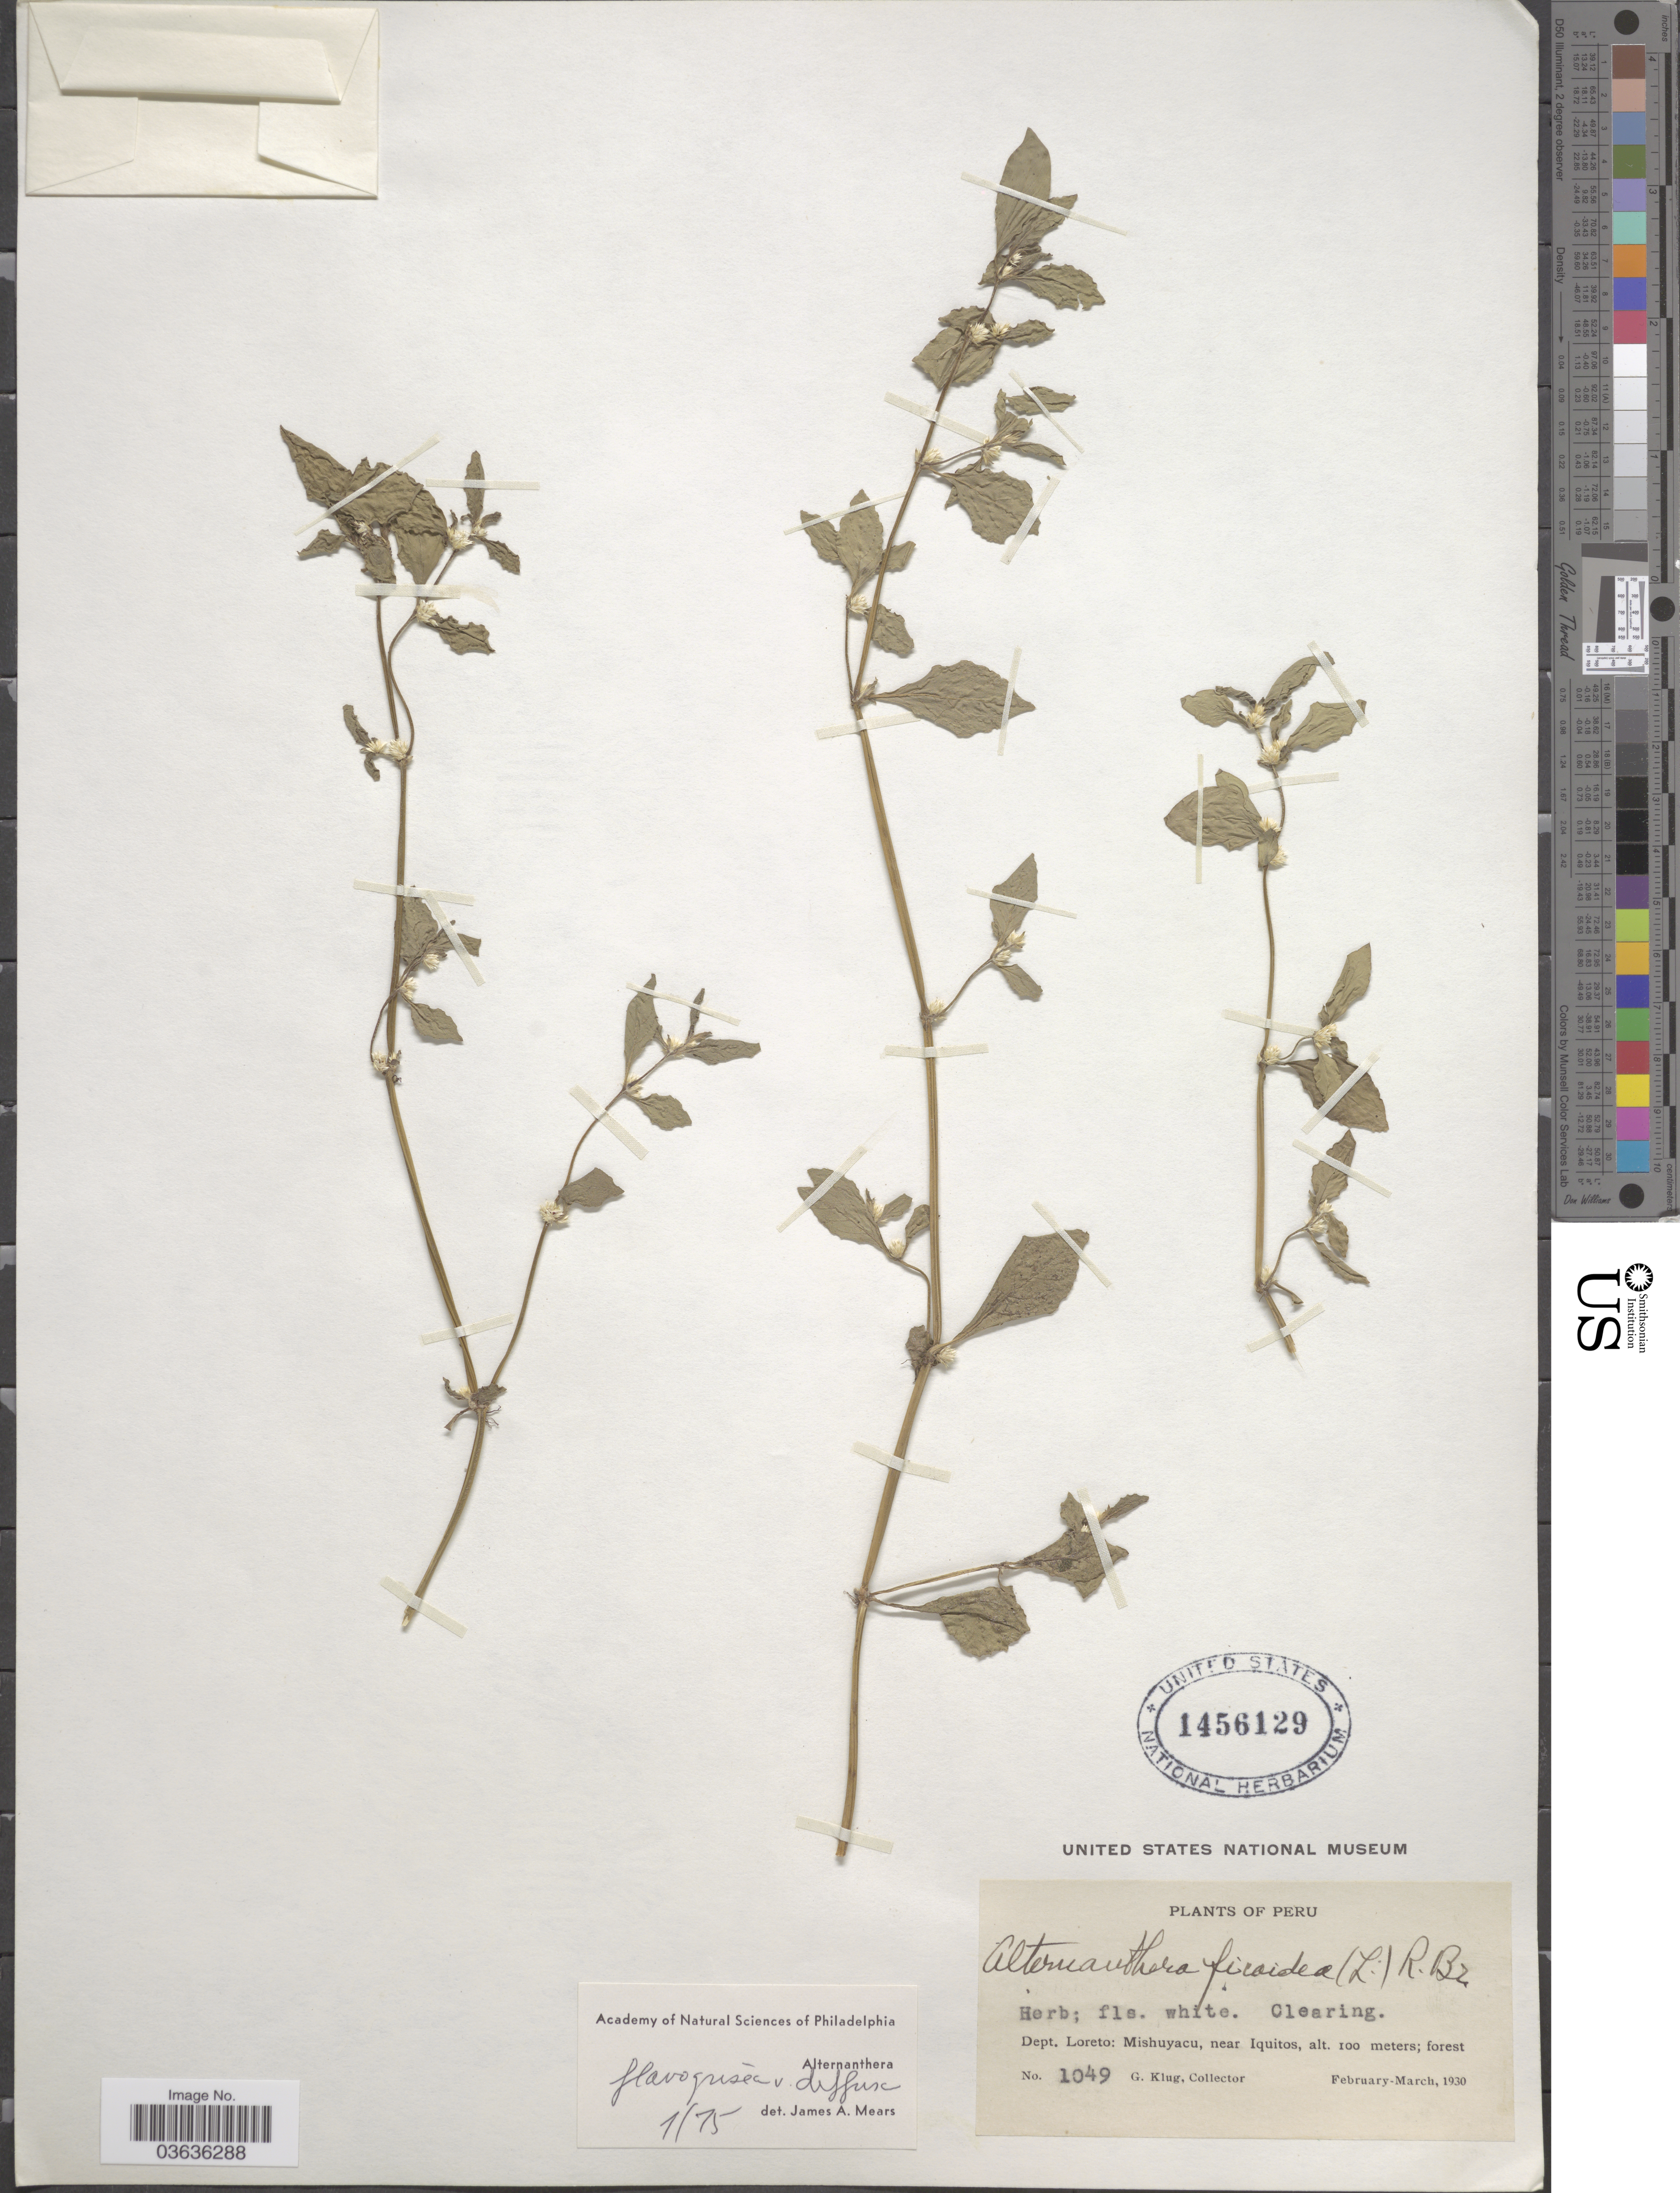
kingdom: Plantae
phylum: Tracheophyta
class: Magnoliopsida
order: Caryophyllales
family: Amaranthaceae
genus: Alternanthera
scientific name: Alternanthera flavogrisea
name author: Urb.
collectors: G. Klug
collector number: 1049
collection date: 1930-02/1930-03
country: Peru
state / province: Loreto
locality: Dept. Loreto: Mishuyacu, near Iquitos.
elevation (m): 100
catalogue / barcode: US 1456129